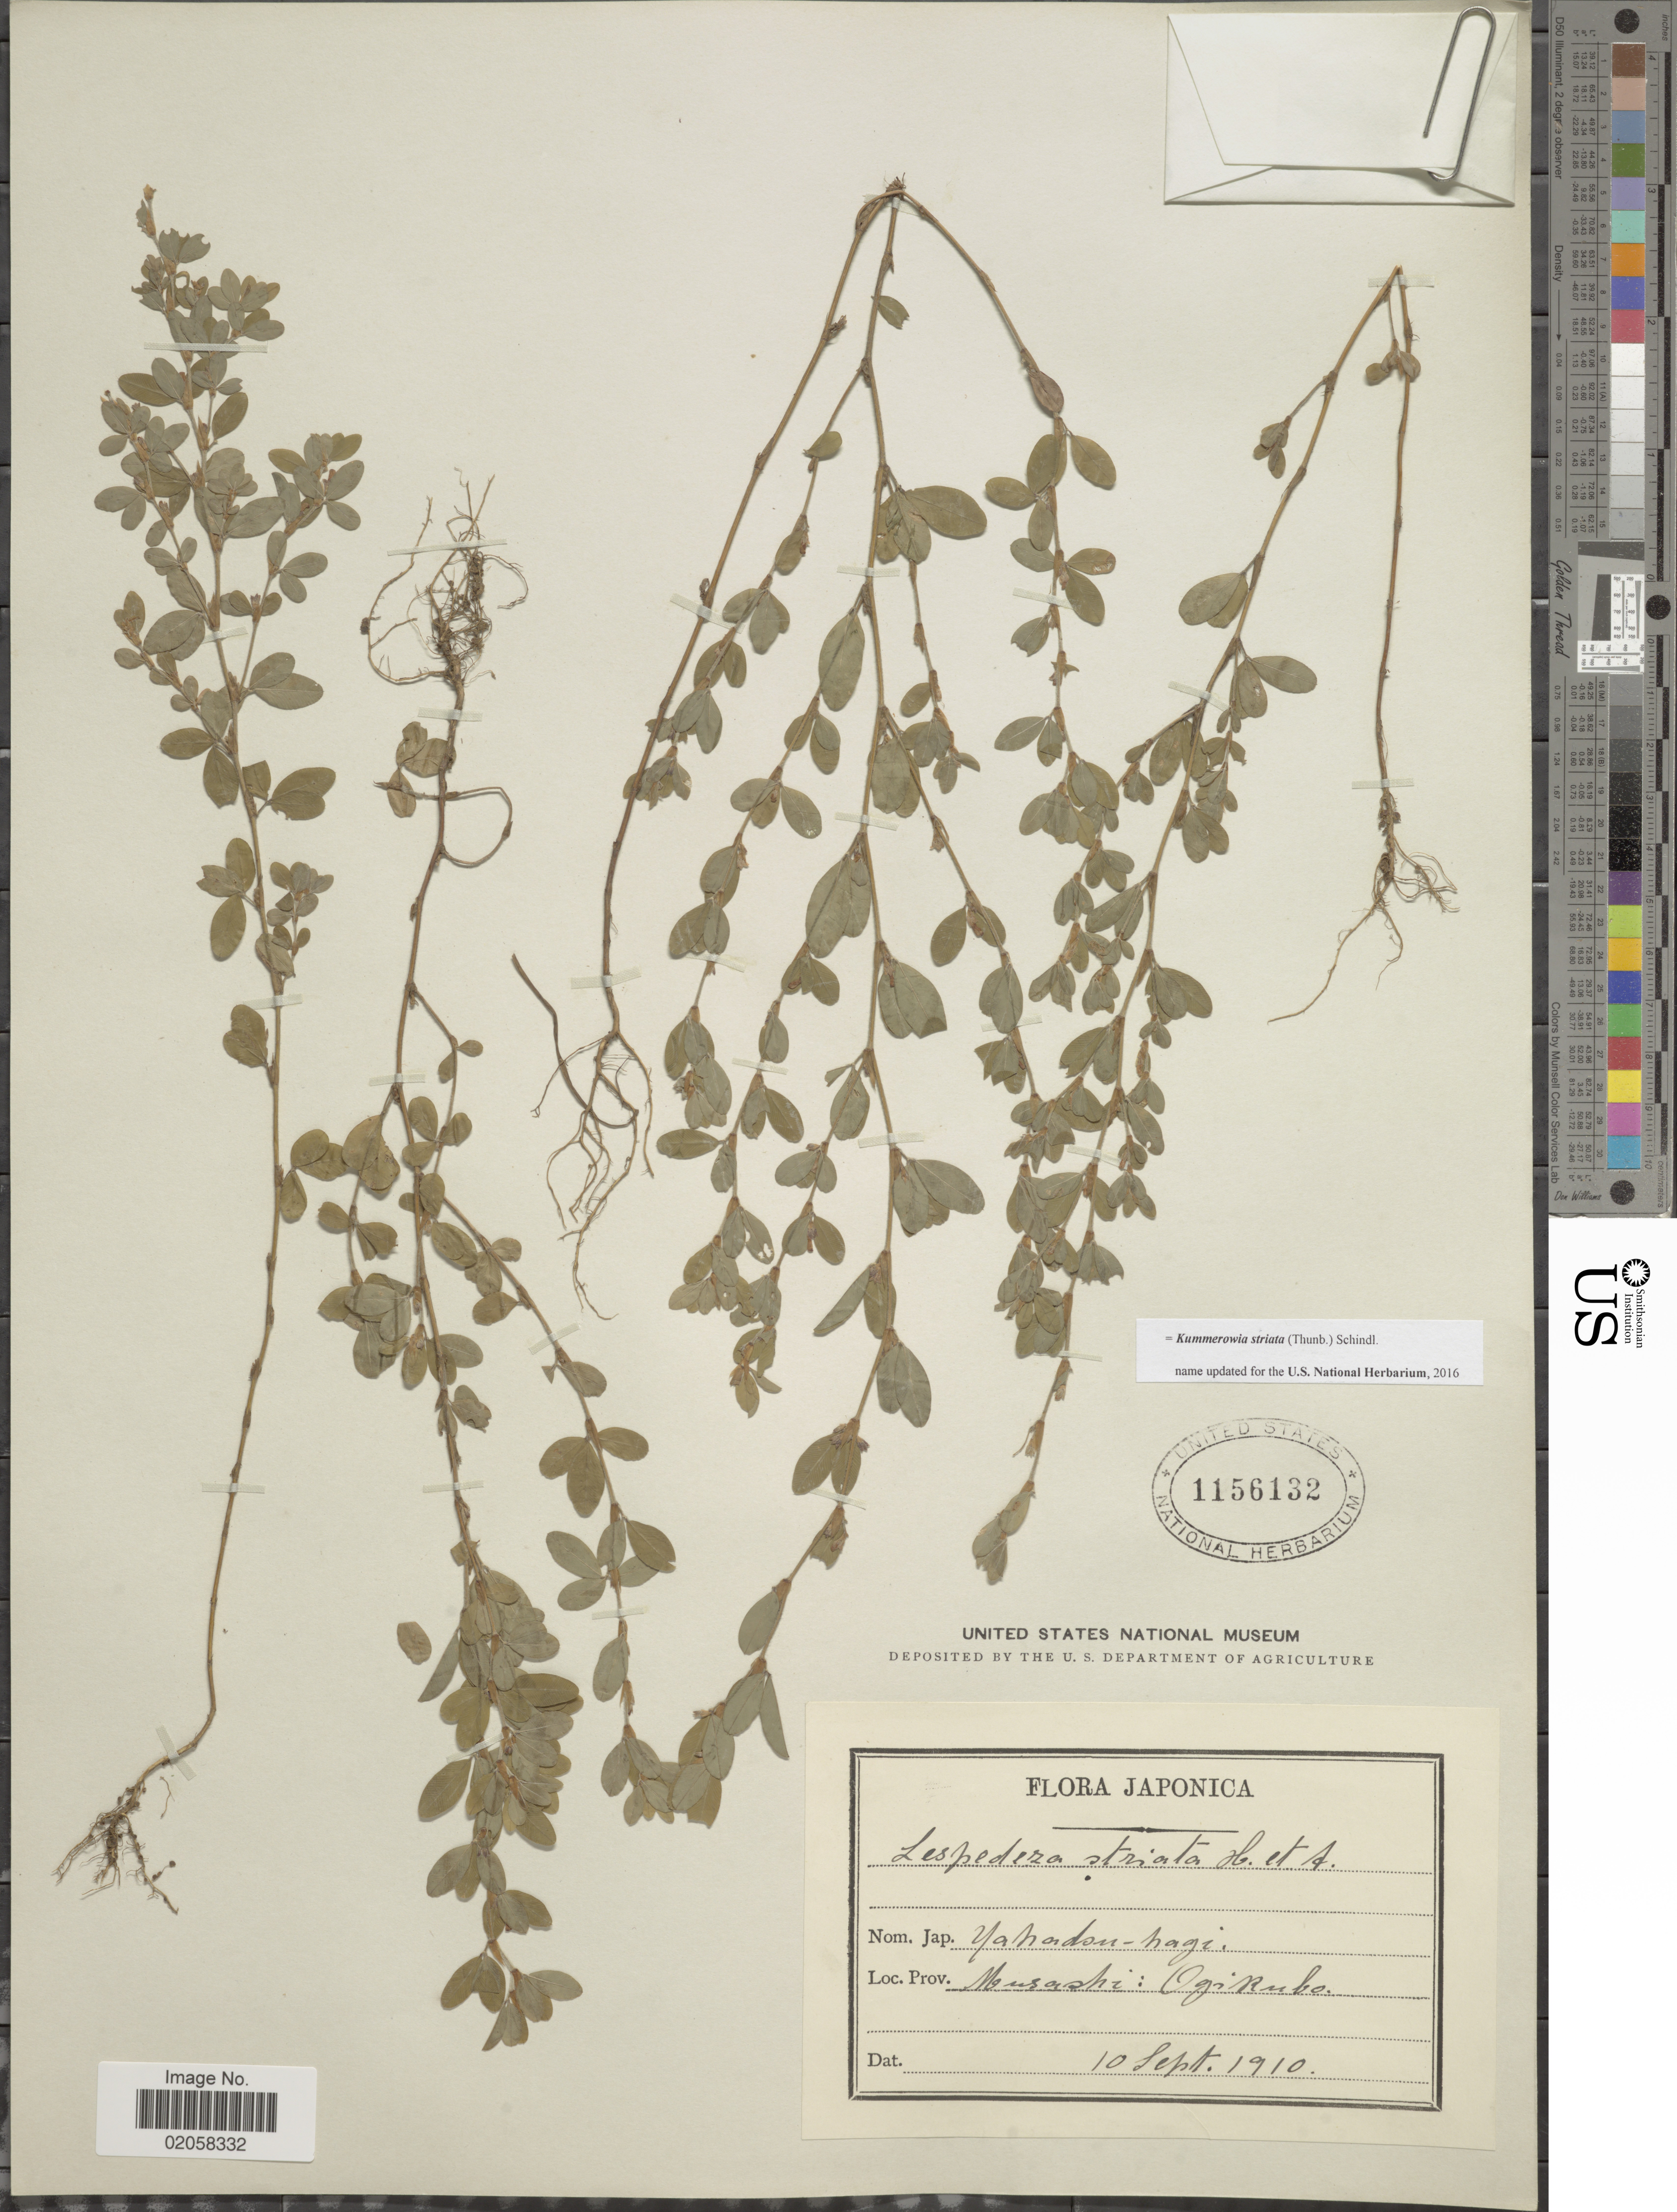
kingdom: Plantae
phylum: Tracheophyta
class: Magnoliopsida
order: Fabales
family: Fabaceae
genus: Kummerowia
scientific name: Kummerowia striata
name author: (Thunb.) Schindl.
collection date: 1910-09-10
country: Japan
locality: Musashi: Ogikubo.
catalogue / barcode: US 1156132